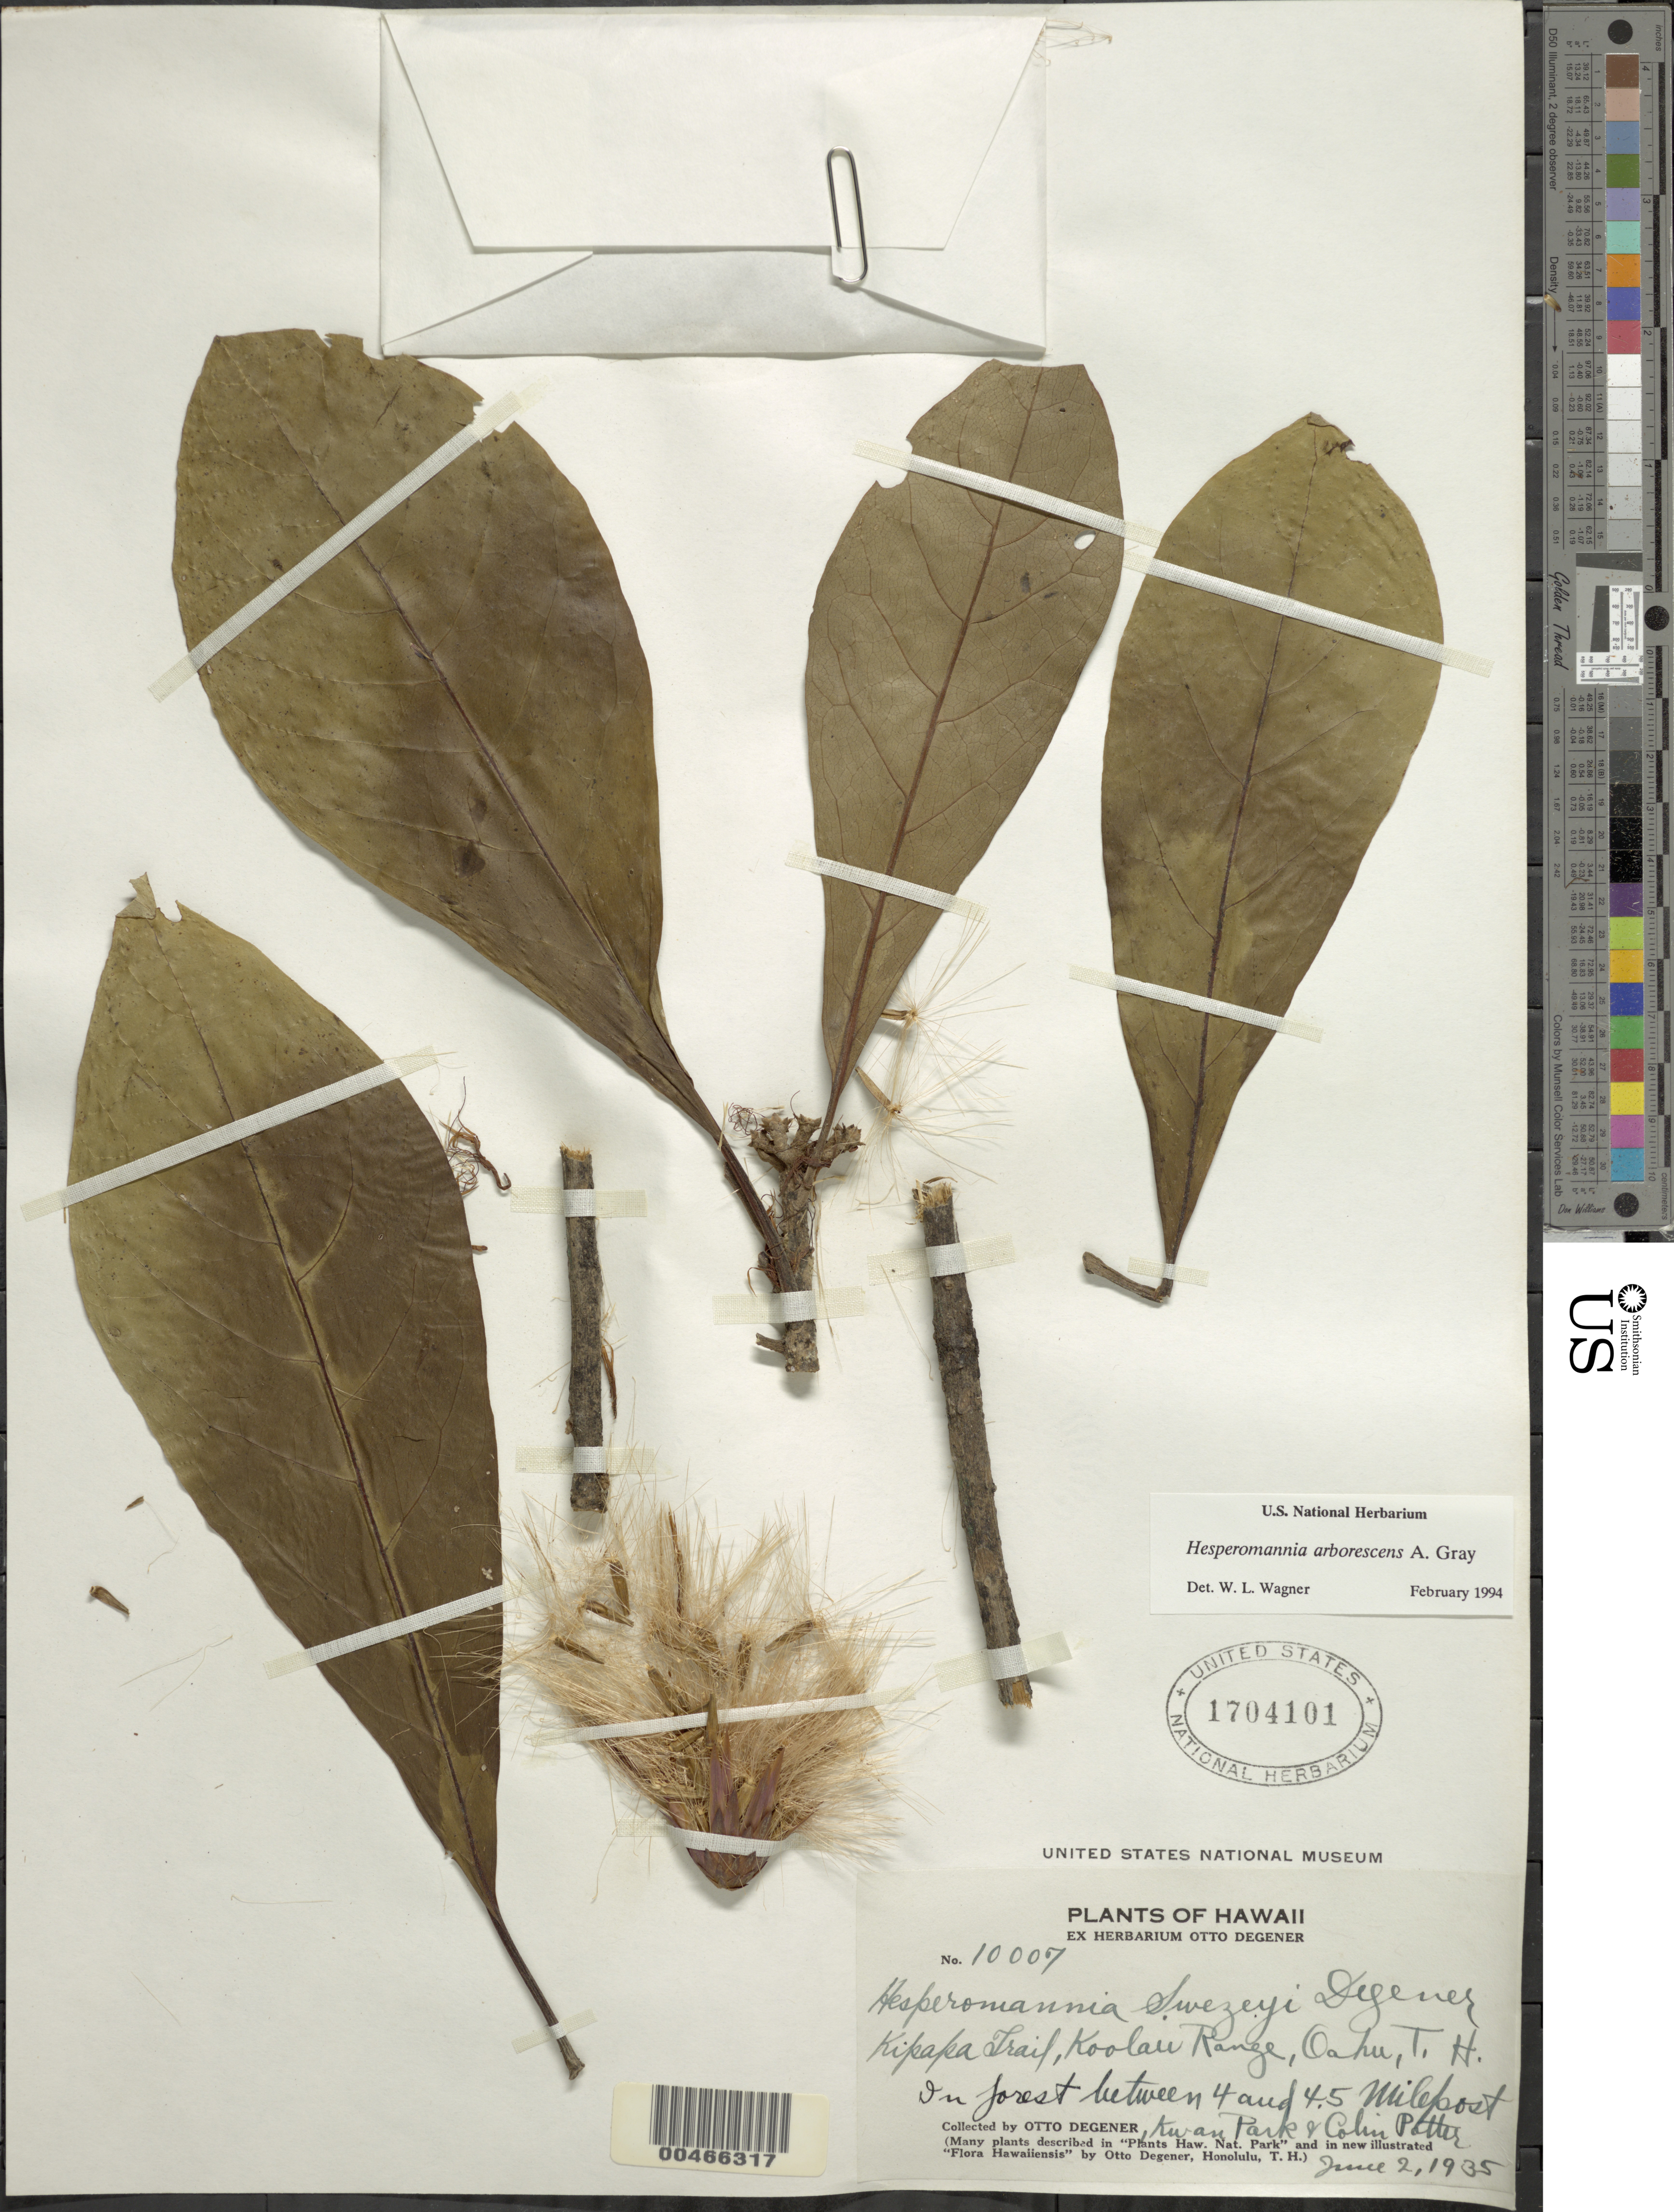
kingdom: Plantae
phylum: Tracheophyta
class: Magnoliopsida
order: Asterales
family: Asteraceae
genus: Hesperomannia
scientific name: Hesperomannia swezeyi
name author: O. Deg.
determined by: Wagner, W. L., (BOT), Smithsonian Institution - National Museum of Natural History (UNITED STATES)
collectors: O. Degener, K. Park & C. Potter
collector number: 10007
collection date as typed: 2 Jun 1935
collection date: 1935-06-02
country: United States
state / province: Hawaii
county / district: Honolulu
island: Oahu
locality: Kipapa Trail, Koolau Range, in forest between 4 and 4.5 milepost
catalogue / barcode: US 1704101